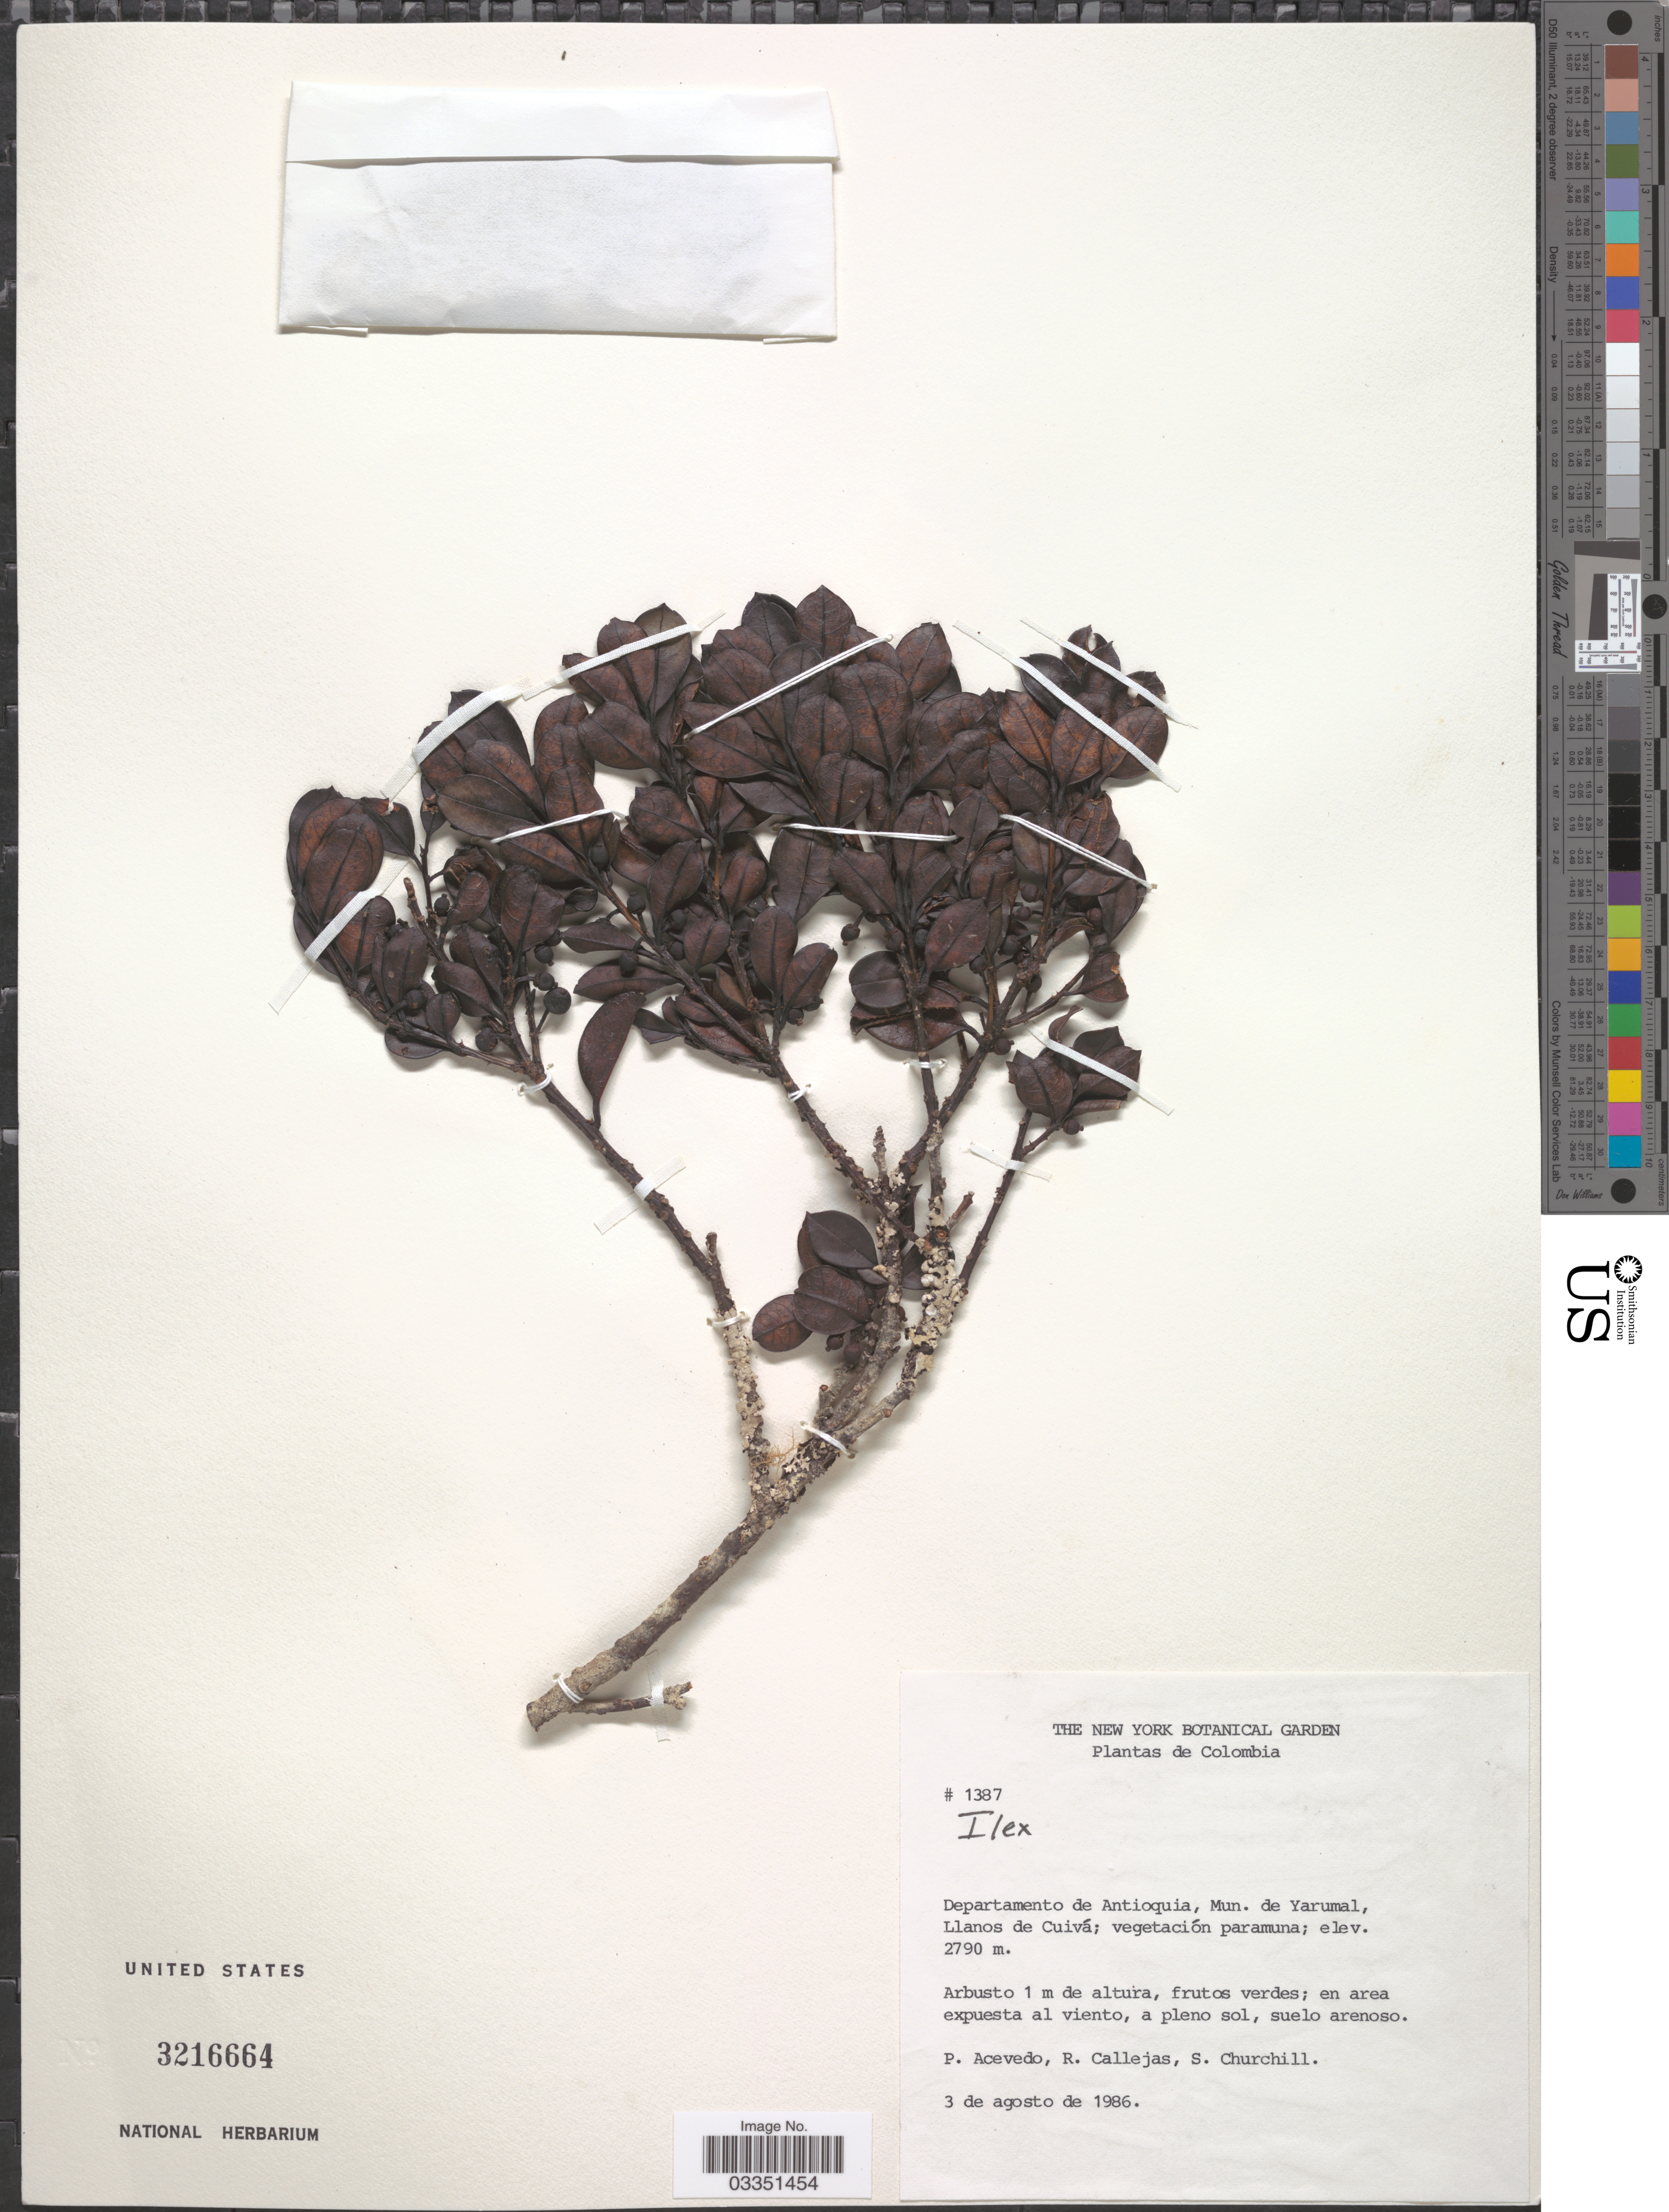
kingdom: Plantae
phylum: Tracheophyta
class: Magnoliopsida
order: Aquifoliales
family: Aquifoliaceae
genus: Ilex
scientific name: Ilex sp.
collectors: P. Acevedo-Rodr., R. Callejas & S. Churchill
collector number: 1387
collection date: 1986-08-03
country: Colombia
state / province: Antioquia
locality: Departamento de Antioquia, Mun. de Yarumal, Llanos de Cuivá.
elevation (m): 2790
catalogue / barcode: US 3216664